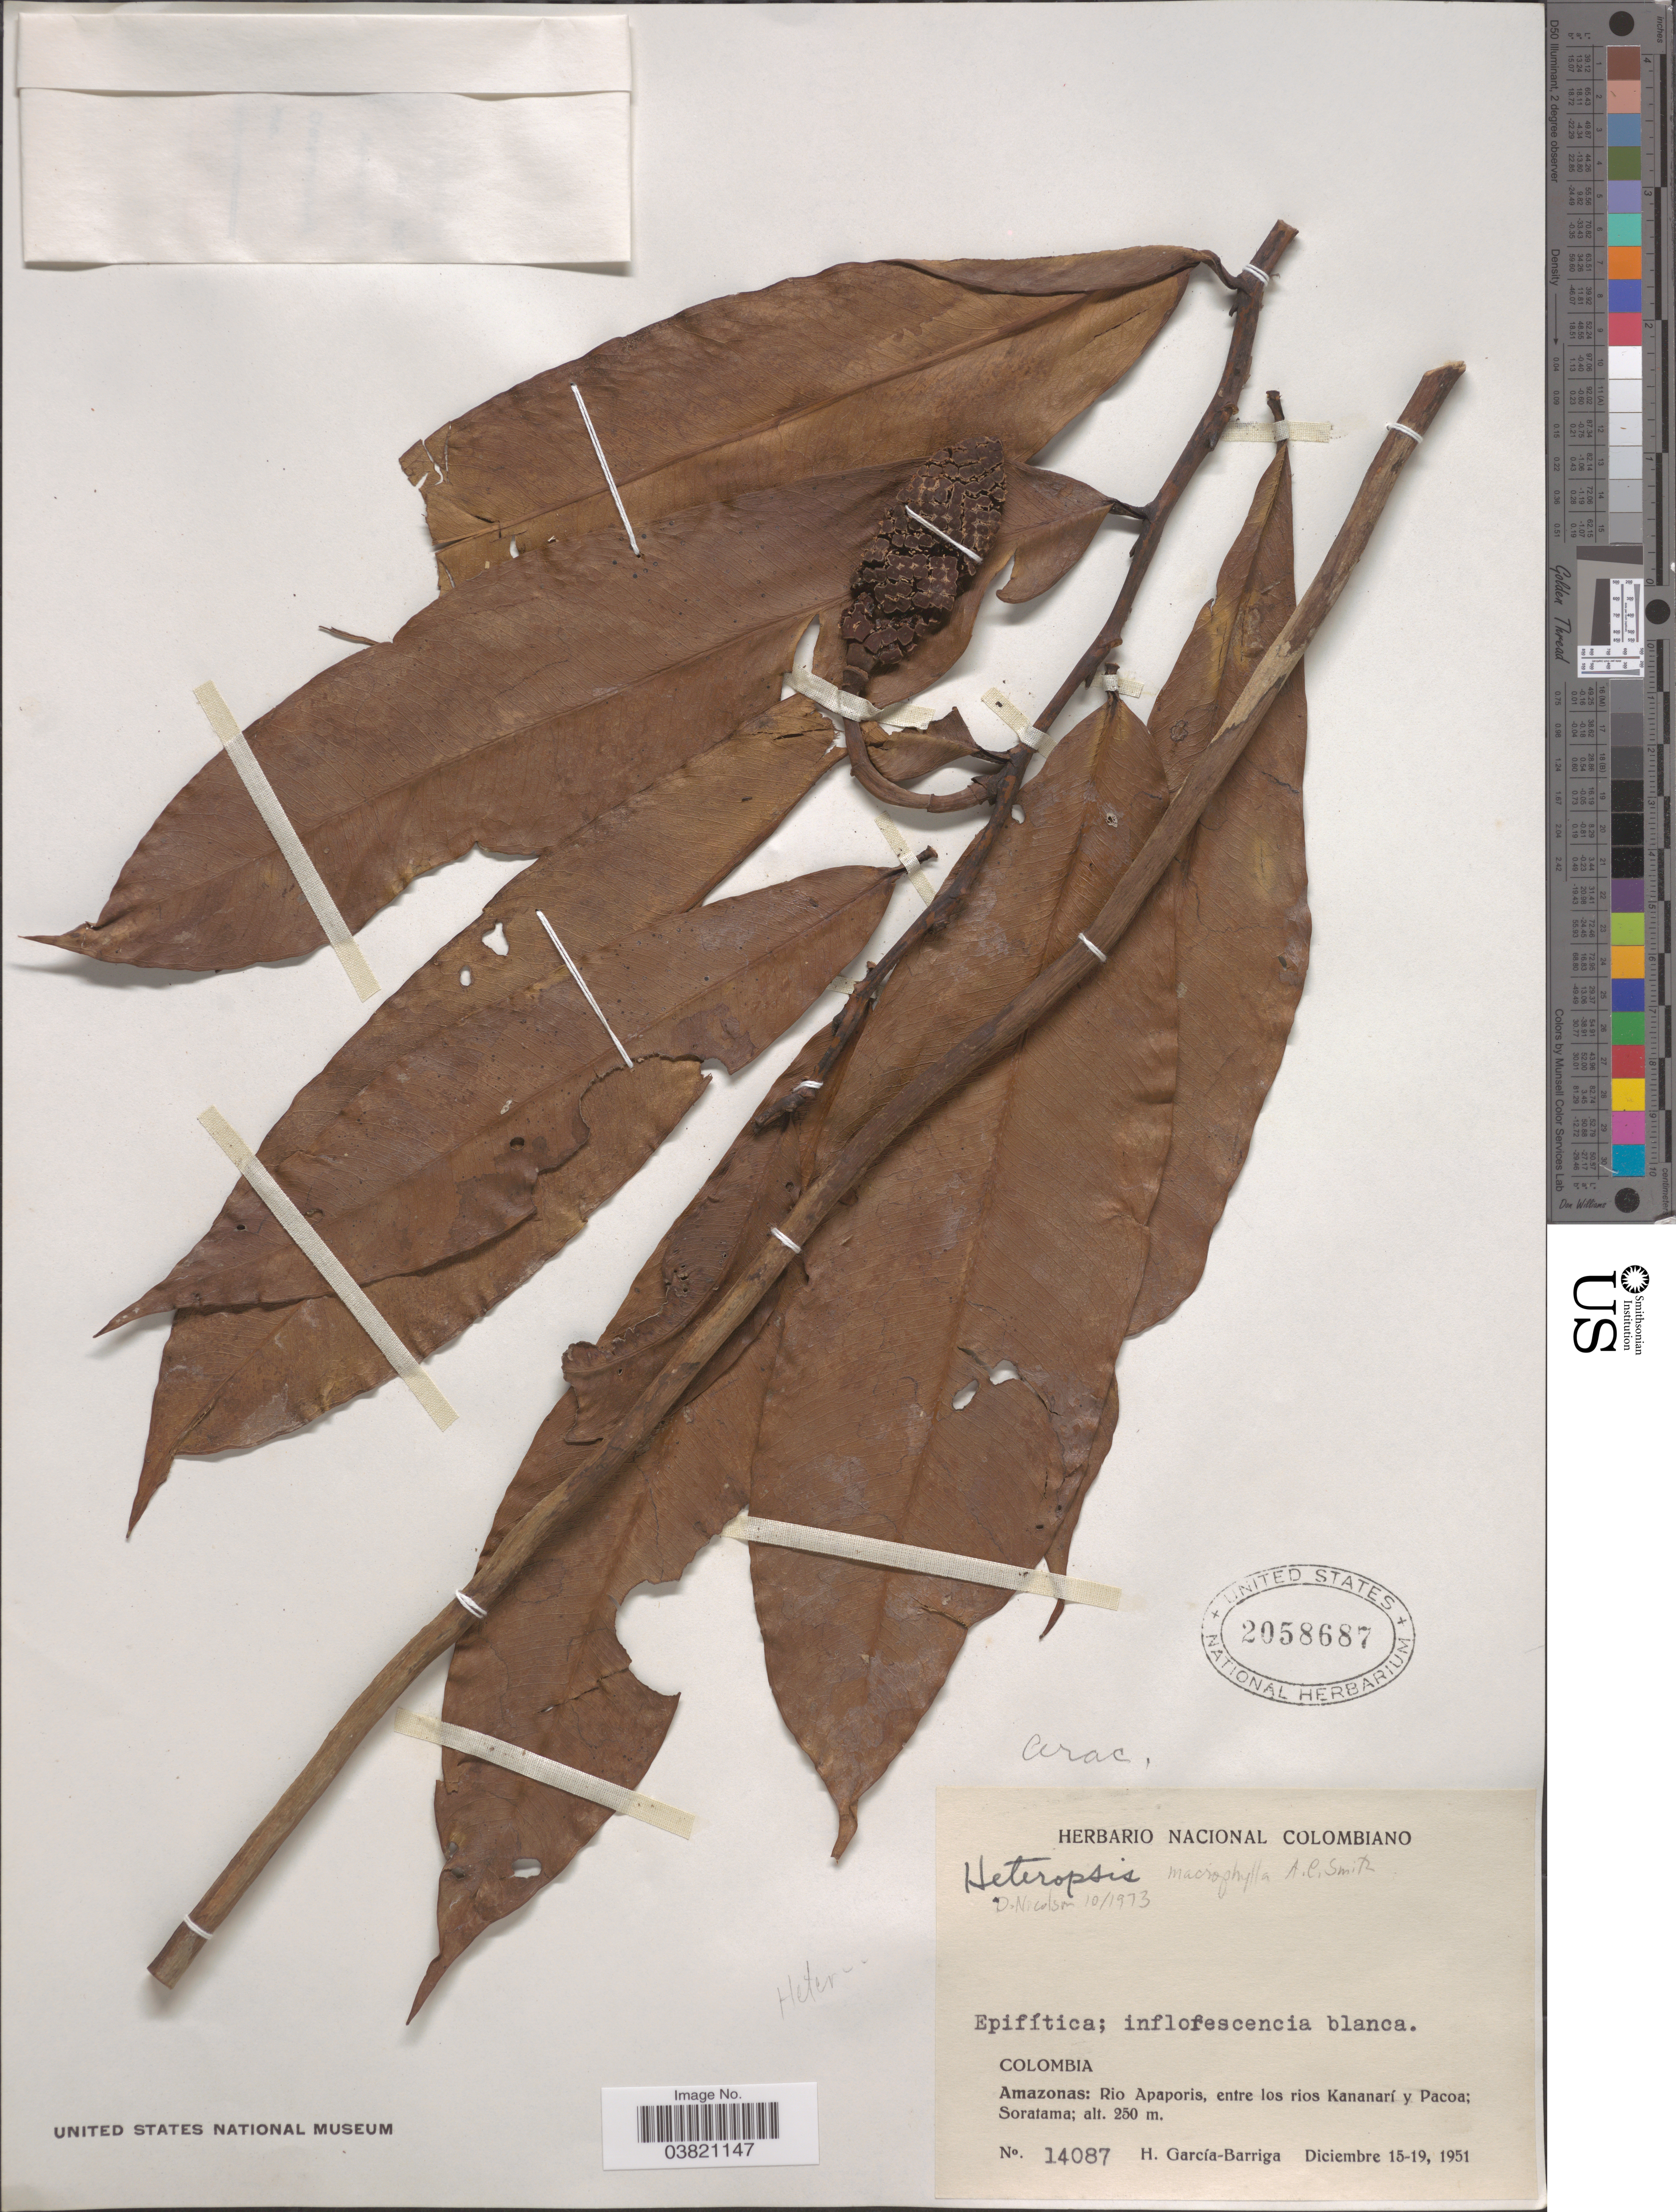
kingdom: Plantae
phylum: Tracheophyta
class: Liliopsida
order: Alismatales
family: Araceae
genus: Heteropsis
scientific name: Heteropsis macrophylla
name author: A.C. Sm.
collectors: H. García Barriga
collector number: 14087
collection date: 1951-12-15/1951-12-19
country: Colombia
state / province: Amazônas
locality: Rio Apaporis, entre los rios Kananarí y Pacoa; Soratama.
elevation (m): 250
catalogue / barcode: US 2058687